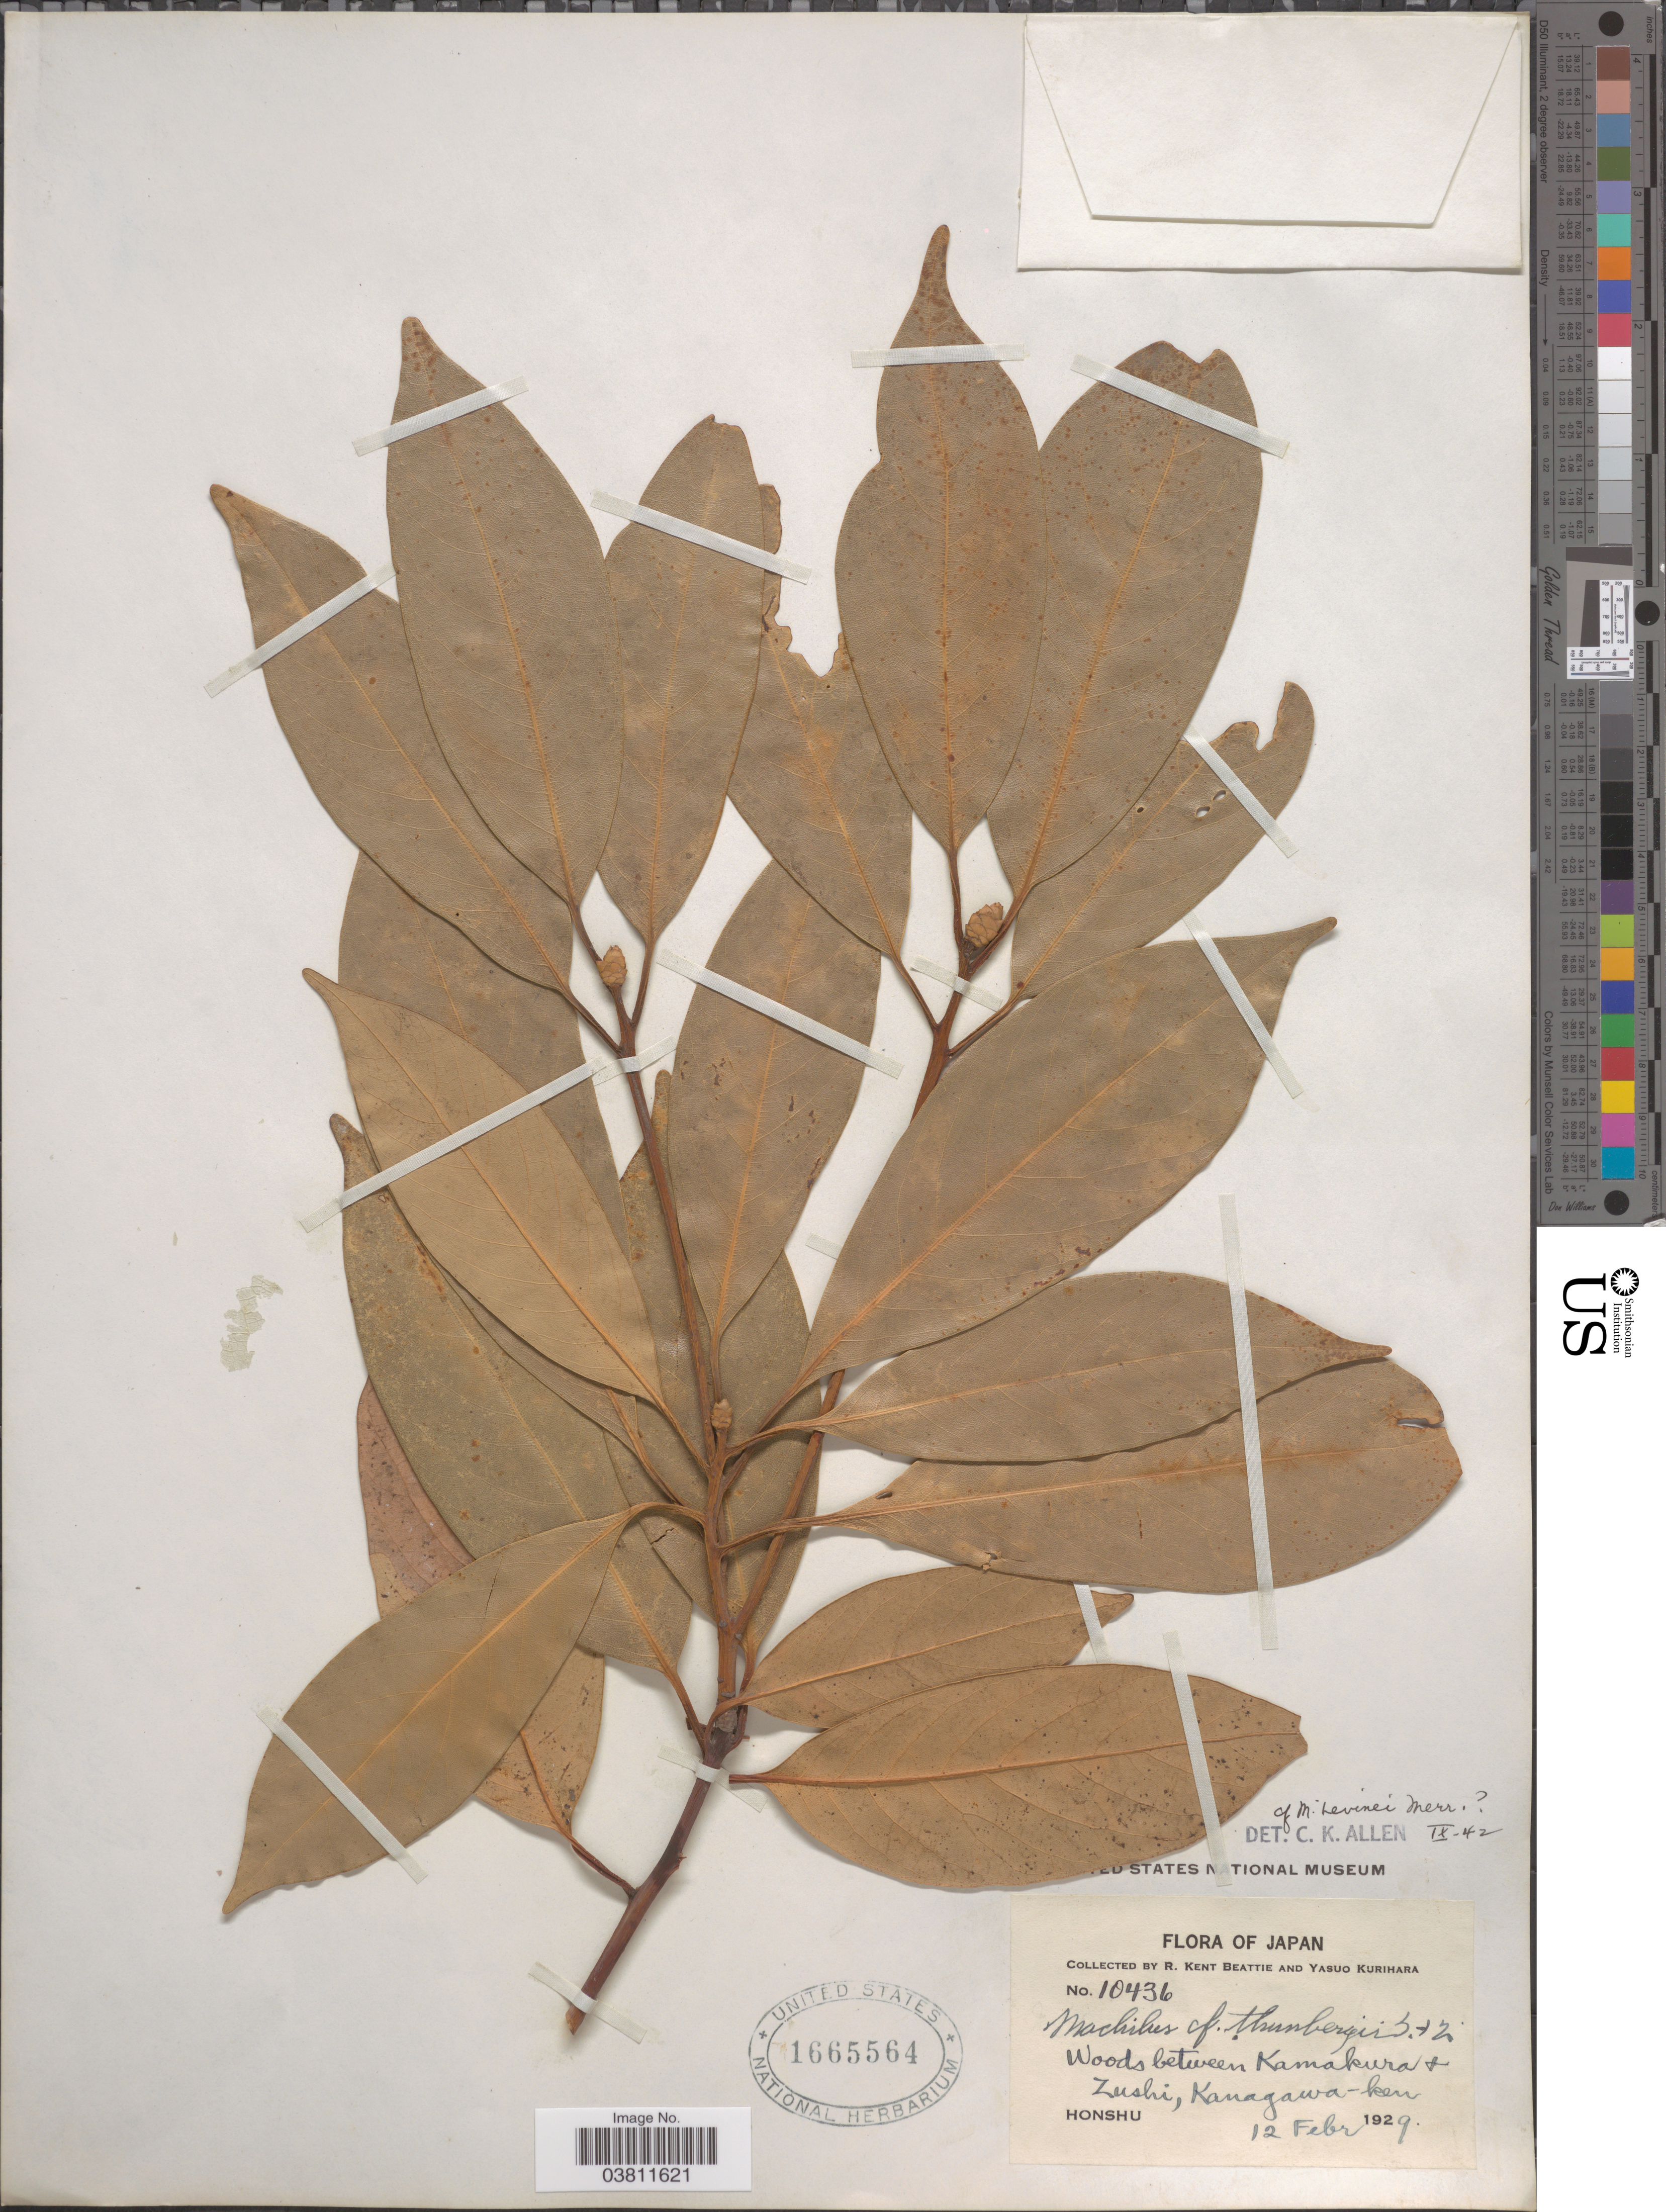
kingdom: Plantae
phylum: Tracheophyta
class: Magnoliopsida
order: Laurales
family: Lauraceae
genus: Machilus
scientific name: Machilus levinei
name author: Merr.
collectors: R. K. Beattie & Y. Kurihara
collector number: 10436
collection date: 1929-02-12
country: Japan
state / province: Kanagawa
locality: Between Kamakura & Zushi, Kanagawa-ken.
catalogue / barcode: US 1665564